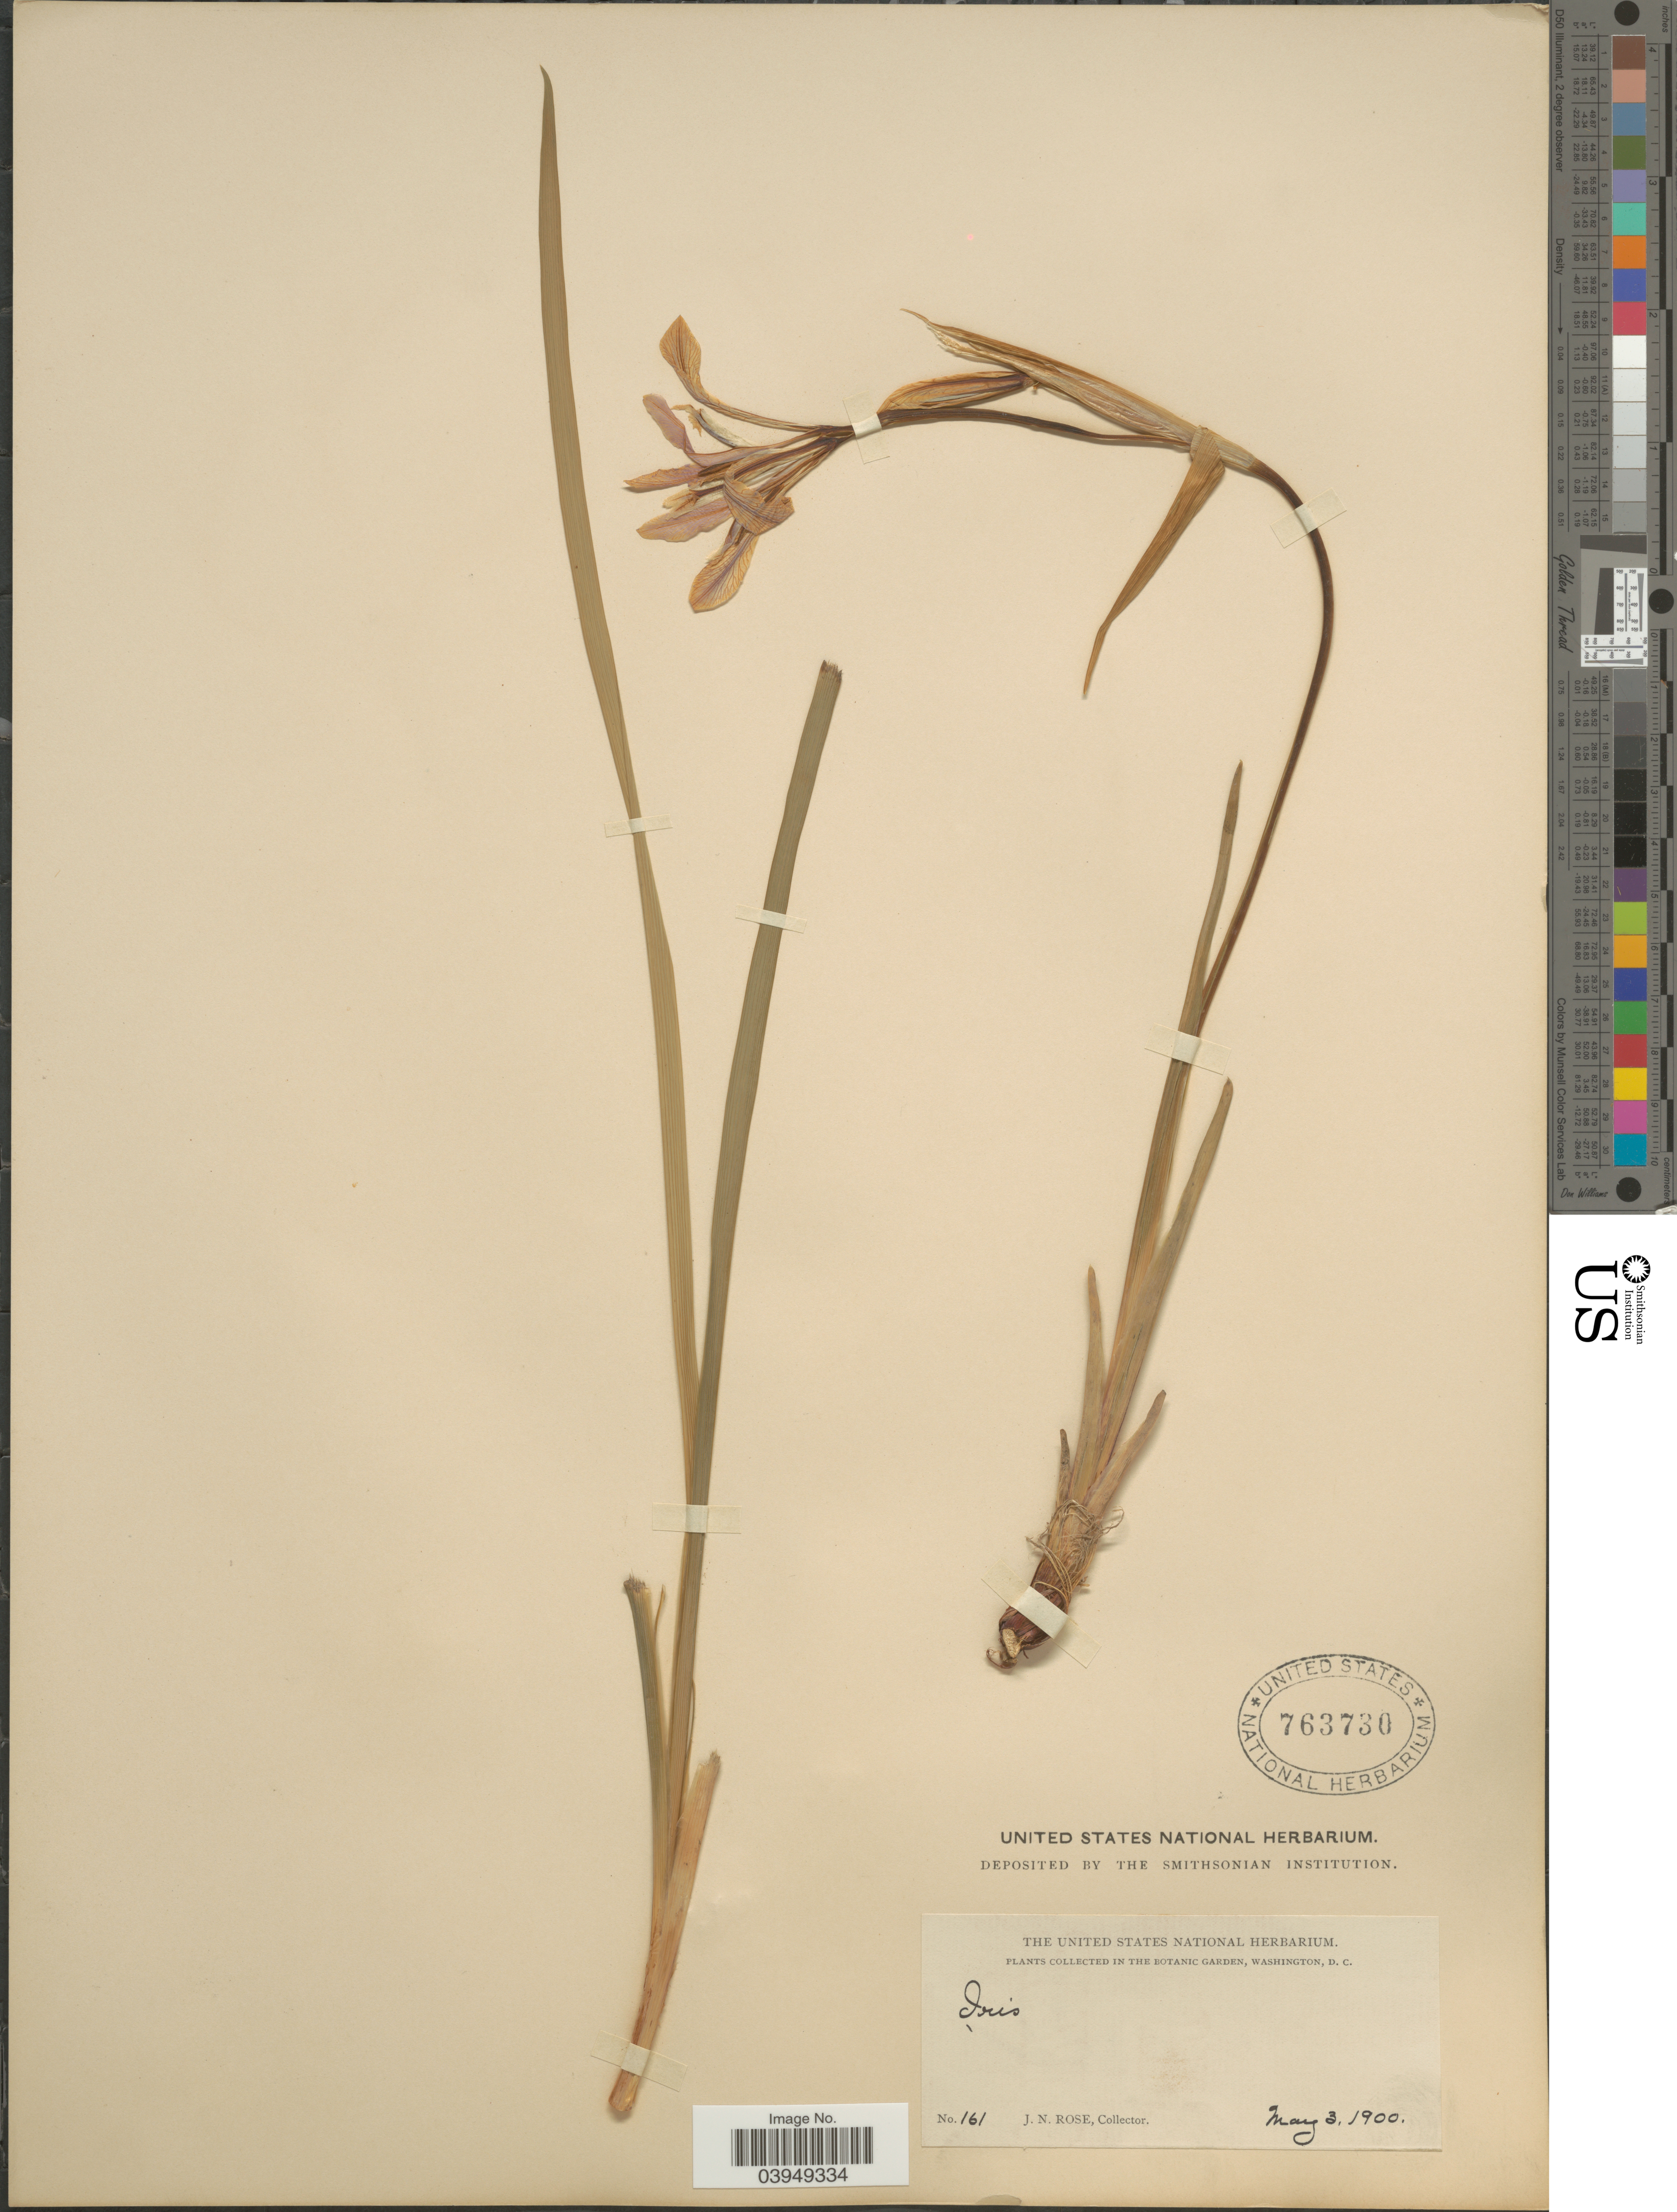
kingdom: Plantae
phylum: Tracheophyta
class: Liliopsida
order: Asparagales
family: Iridaceae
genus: Iris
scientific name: Iris sp.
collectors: J. N. Rose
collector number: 161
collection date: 1900-05-03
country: United States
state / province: District of Columbia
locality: In the Botanic Garden, Washington, D. C.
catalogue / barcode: US 763730